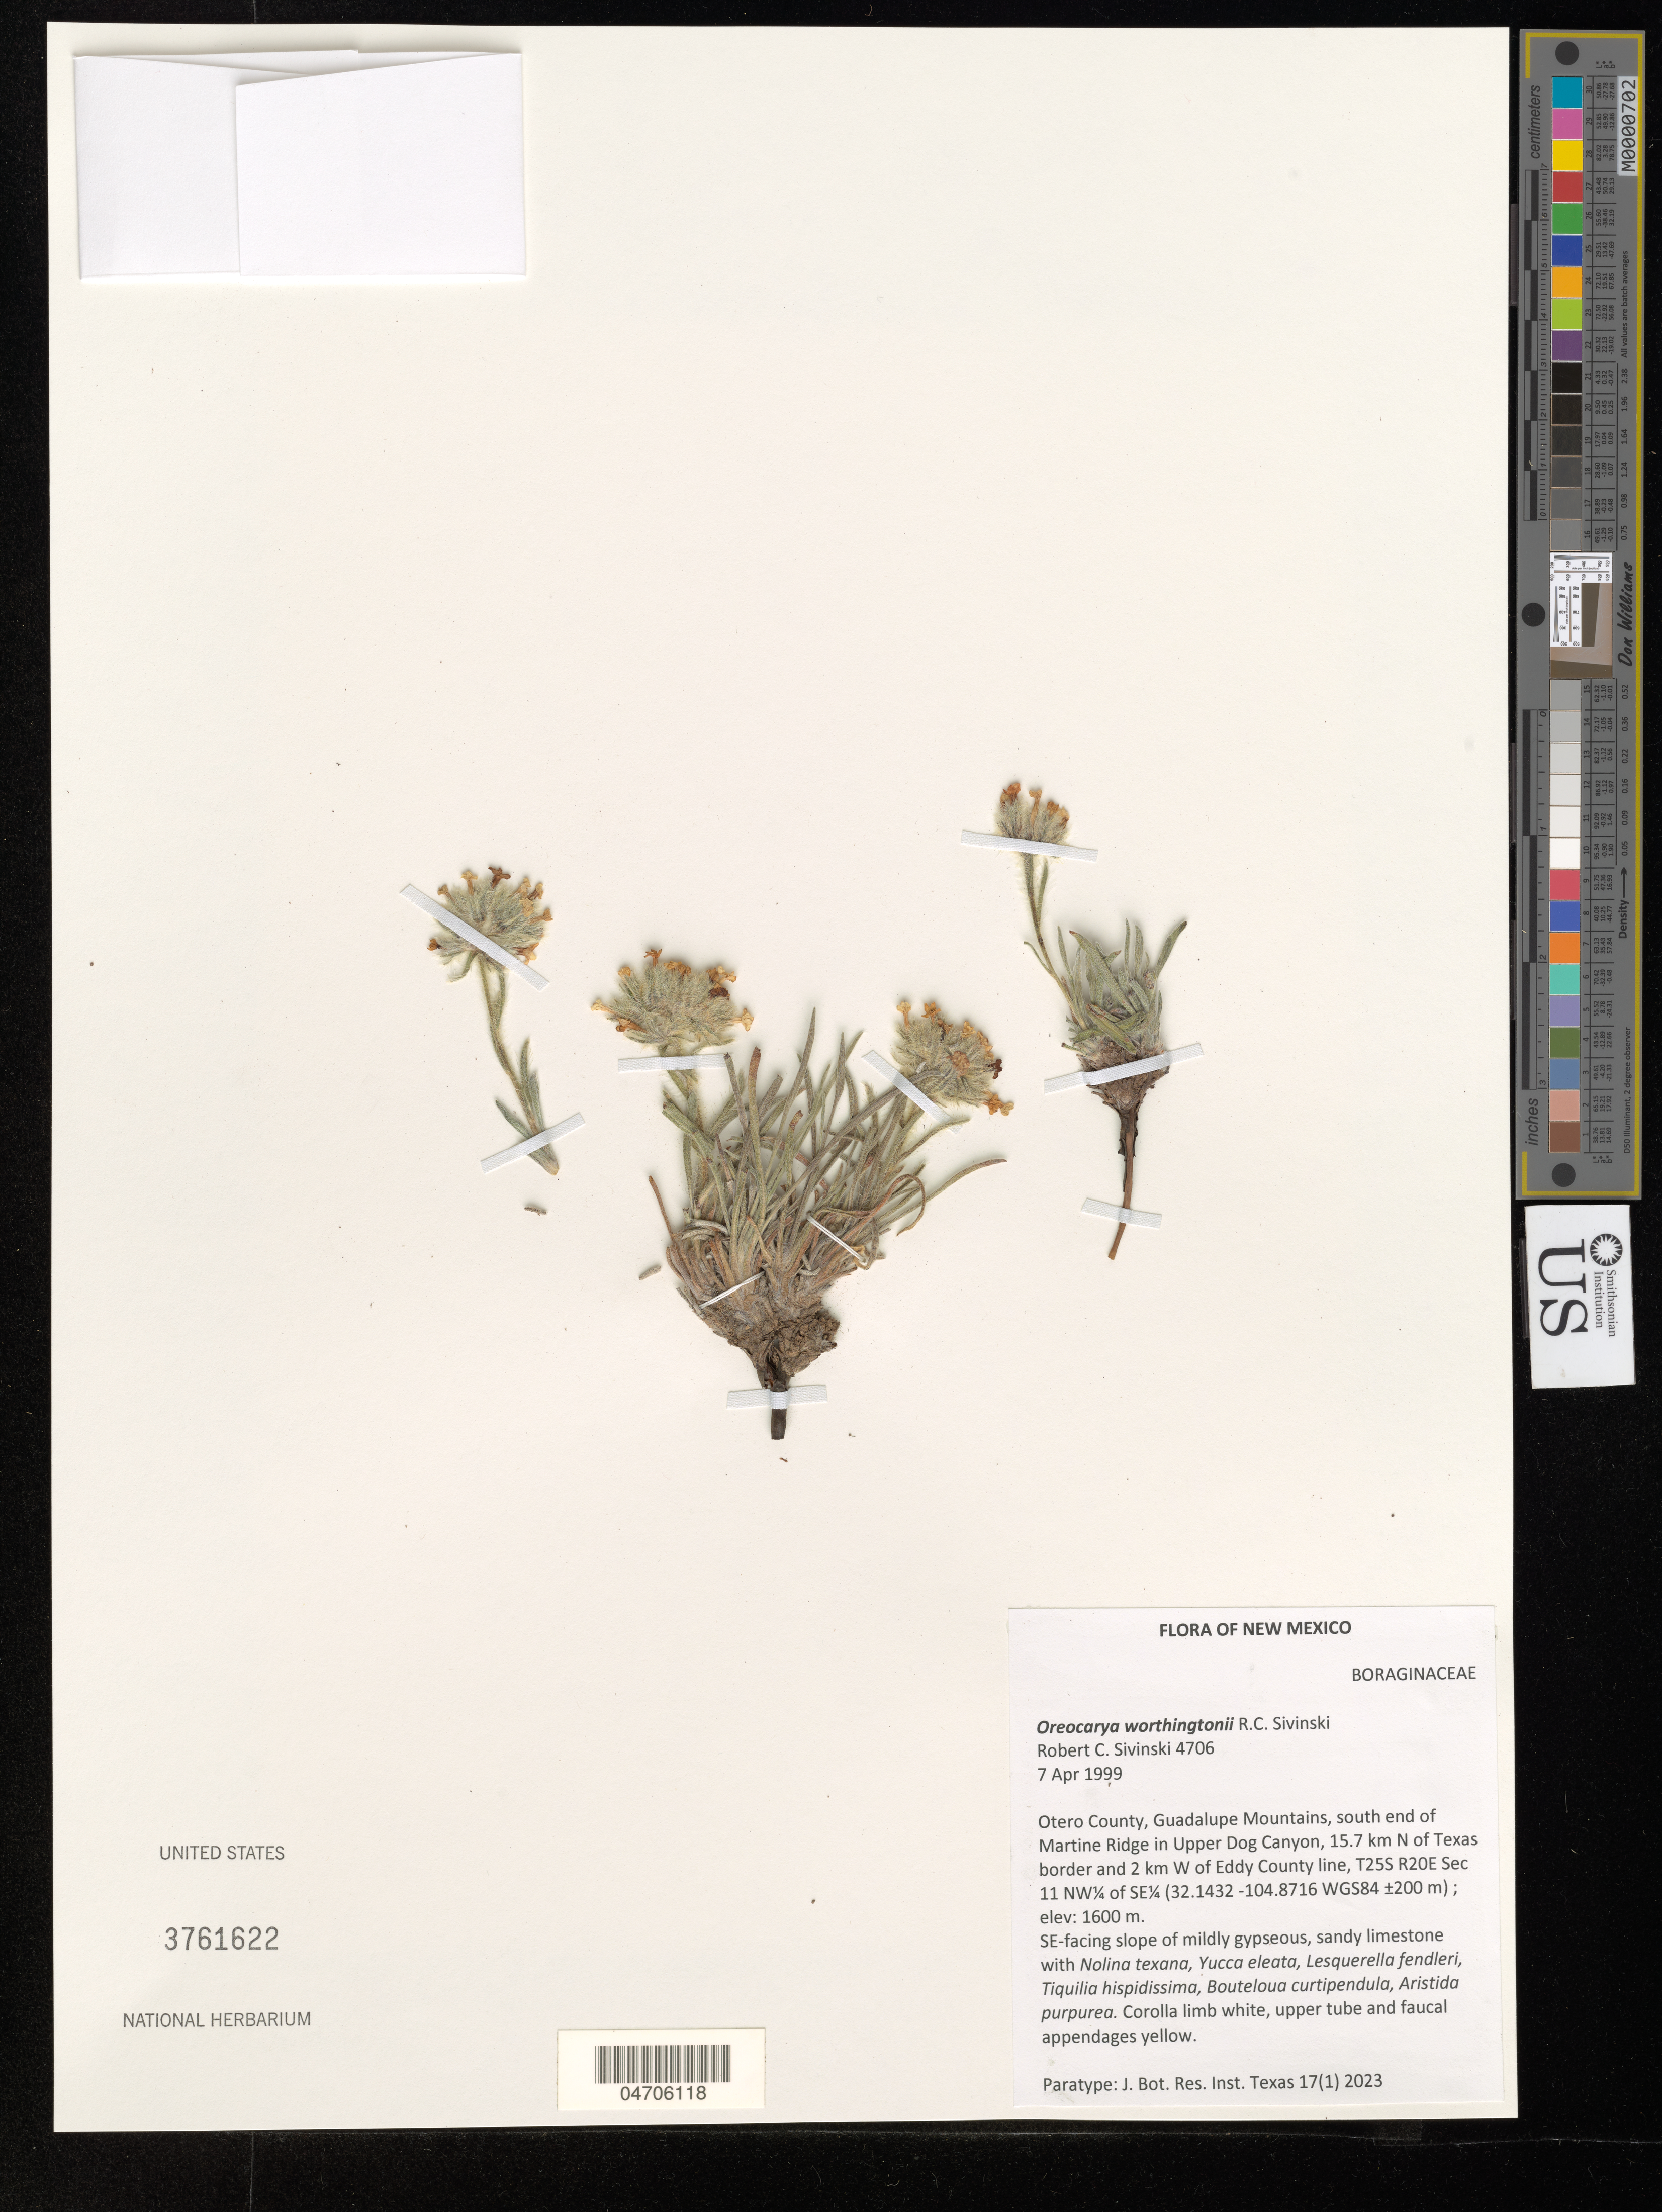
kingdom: Plantae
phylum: Tracheophyta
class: Magnoliopsida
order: Boraginales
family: Boraginaceae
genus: Oreocarya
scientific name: Oreocarya worthingtonii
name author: R. C. Sivinski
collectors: R. Sivinski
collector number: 4706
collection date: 1999-04-07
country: United States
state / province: New Mexico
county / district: Otero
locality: Guadalupe Mountains, south end of Martine Ridge in Upper Dog Canyon. 15.7 km N of Texas border and 2 km W of Eddy County line. T25S R20E Sec 11 NW1/4 of SE1/4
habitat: SE-facing slope of mildly gypseous, sandy limestone with Nolina texana, Yucca eleata, Lesquerella fendleri, Tiquilia hispidissima, Bouteloua curtipendula, Aristida purpurea.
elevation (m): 1600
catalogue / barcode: US 3761622